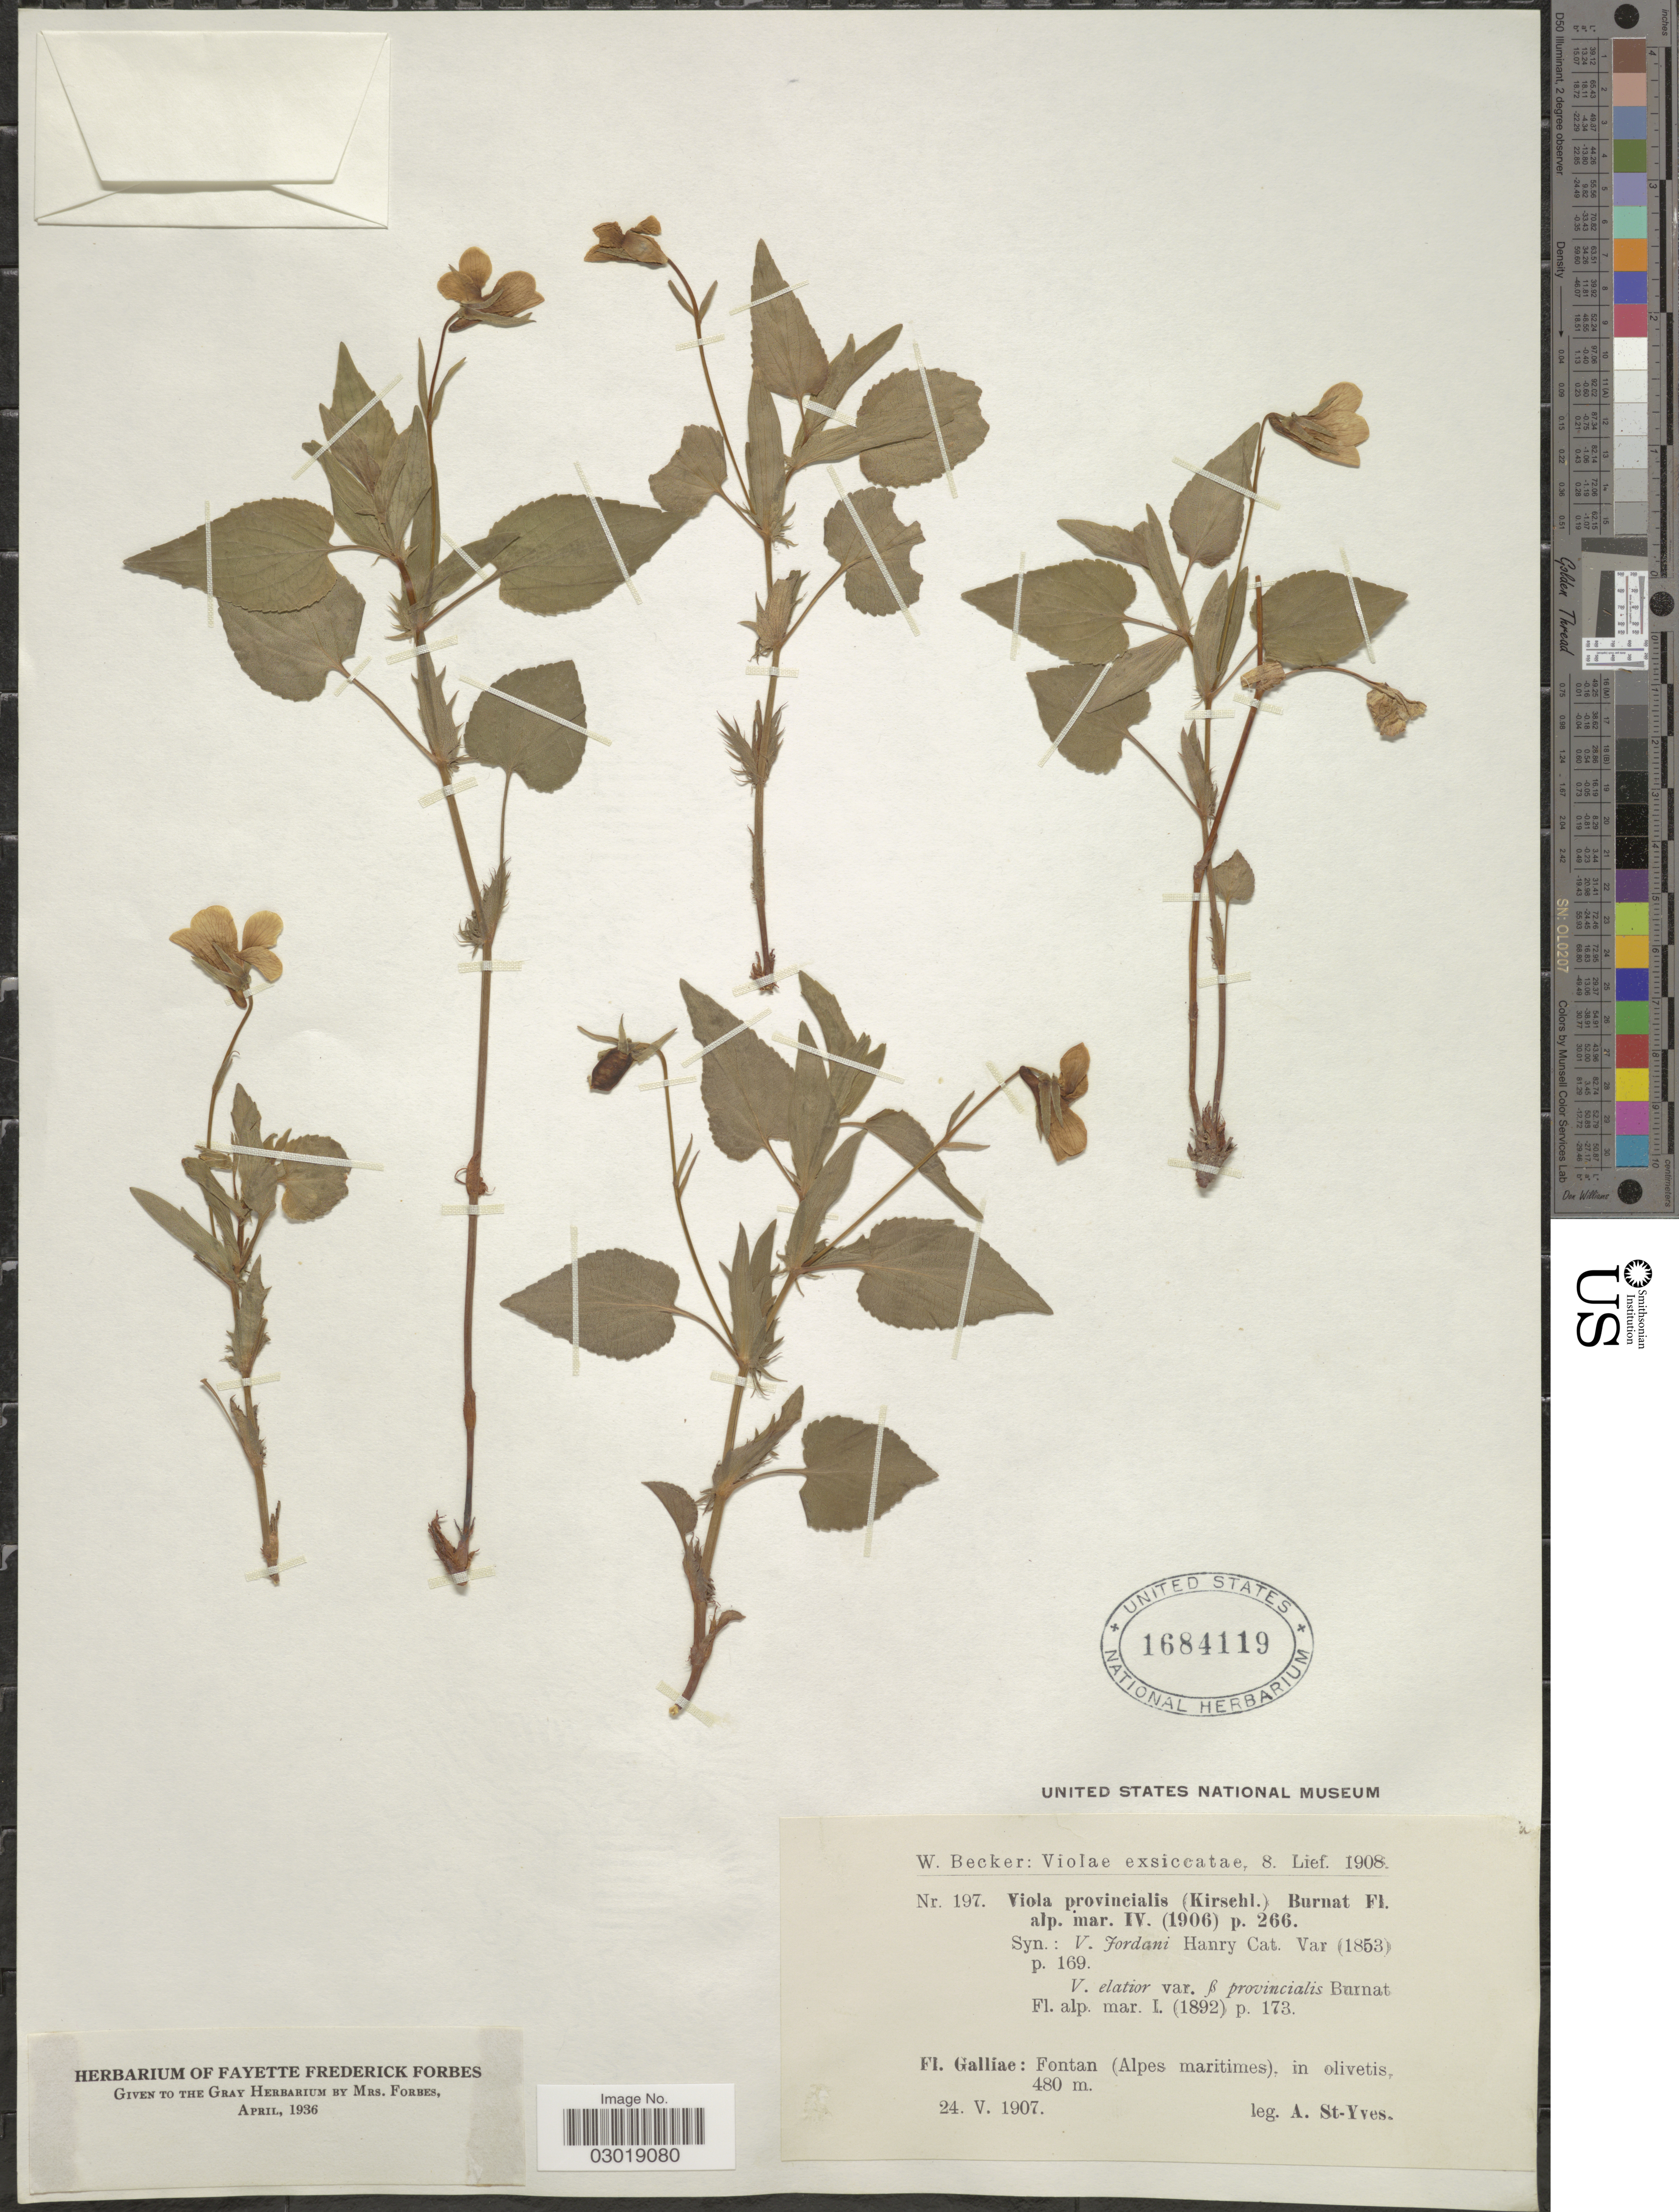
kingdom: Plantae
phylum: Tracheophyta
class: Magnoliopsida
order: Malpighiales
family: Violaceae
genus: Viola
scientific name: Viola provincialis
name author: (Kirschl.) Burnat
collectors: A. Saint-Yves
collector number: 197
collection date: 1907-05-24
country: France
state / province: Provence-Alpes-Côte d'Azur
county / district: Alpes-Maritimes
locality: Gallíae: Fontan (Alpes maritimes).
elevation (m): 480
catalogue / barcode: US 1684119